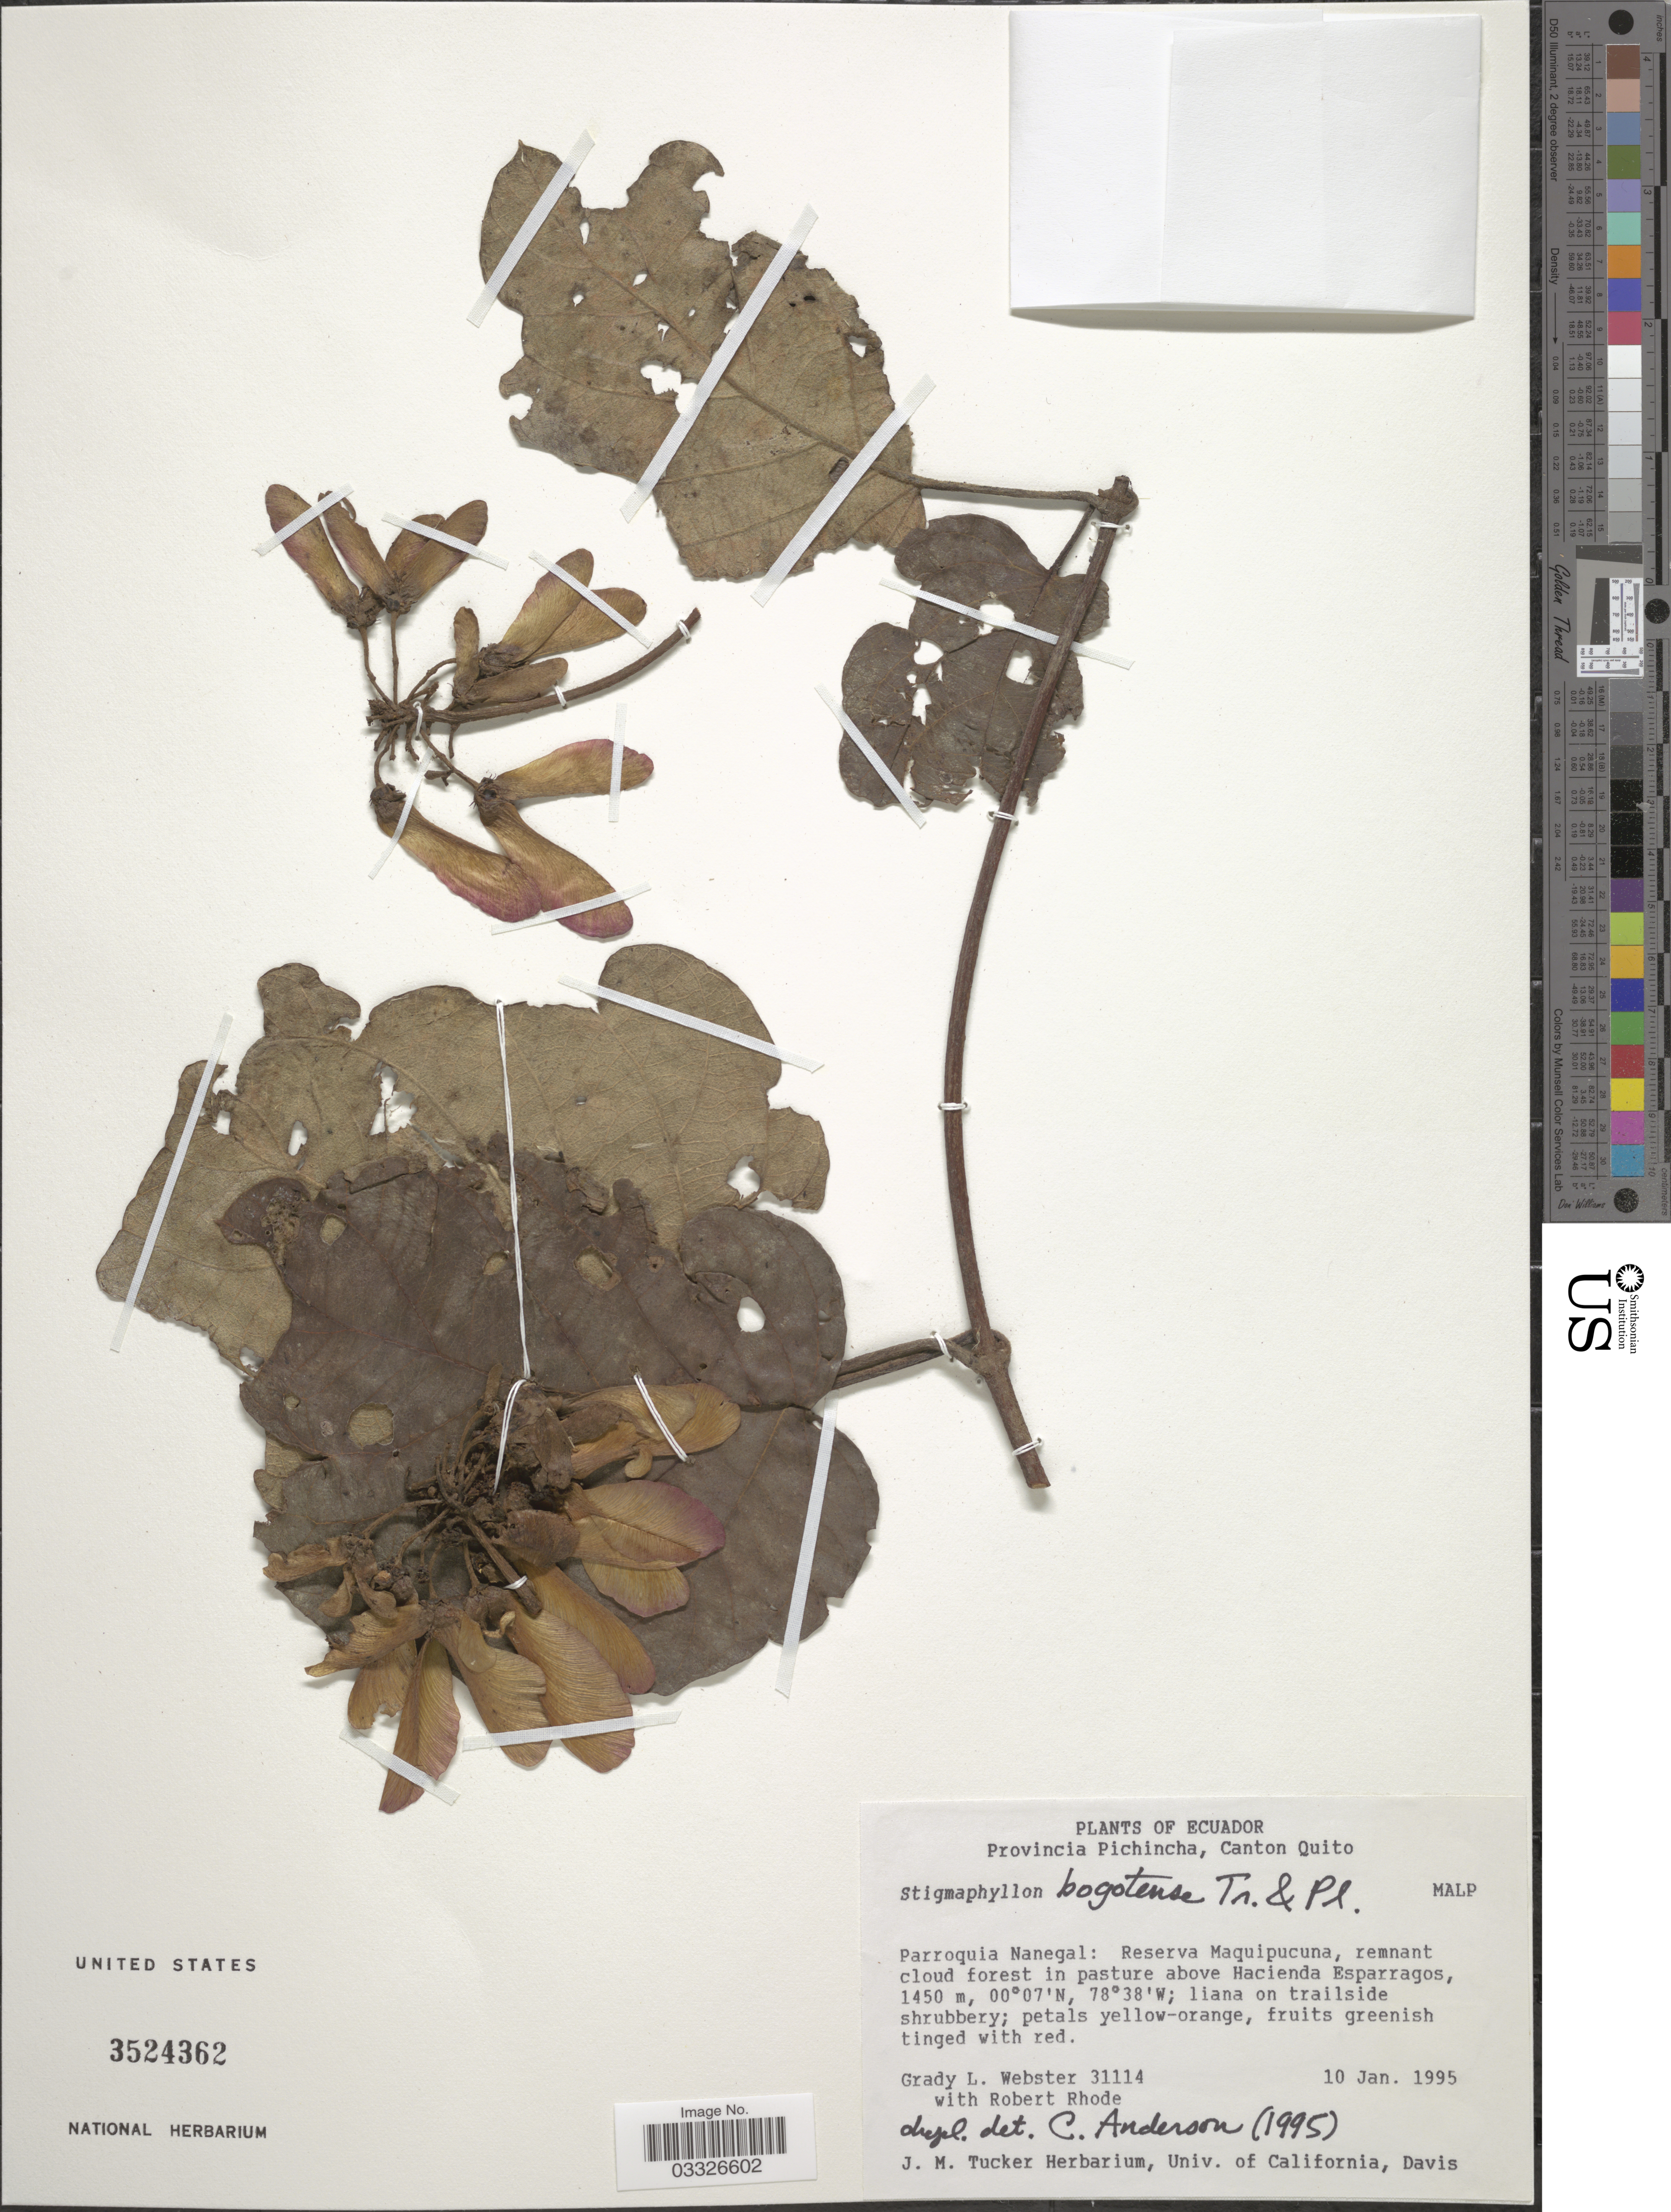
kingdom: Plantae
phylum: Tracheophyta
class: Magnoliopsida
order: Malpighiales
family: Malpighiaceae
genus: Stigmaphyllon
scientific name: Stigmaphyllon bogotense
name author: Triana & Planch.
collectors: G. L. Webster & R. Rhode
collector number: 31114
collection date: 1995-01-10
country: Ecuador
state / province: Pichincha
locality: Canton Quito. Parroquia Nanegal: Reserva Maquipucuna, remnant cloud forest in pasture above Hacienda Esparragos, liana on trailside shrubbery.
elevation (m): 1450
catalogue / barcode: US 3524362